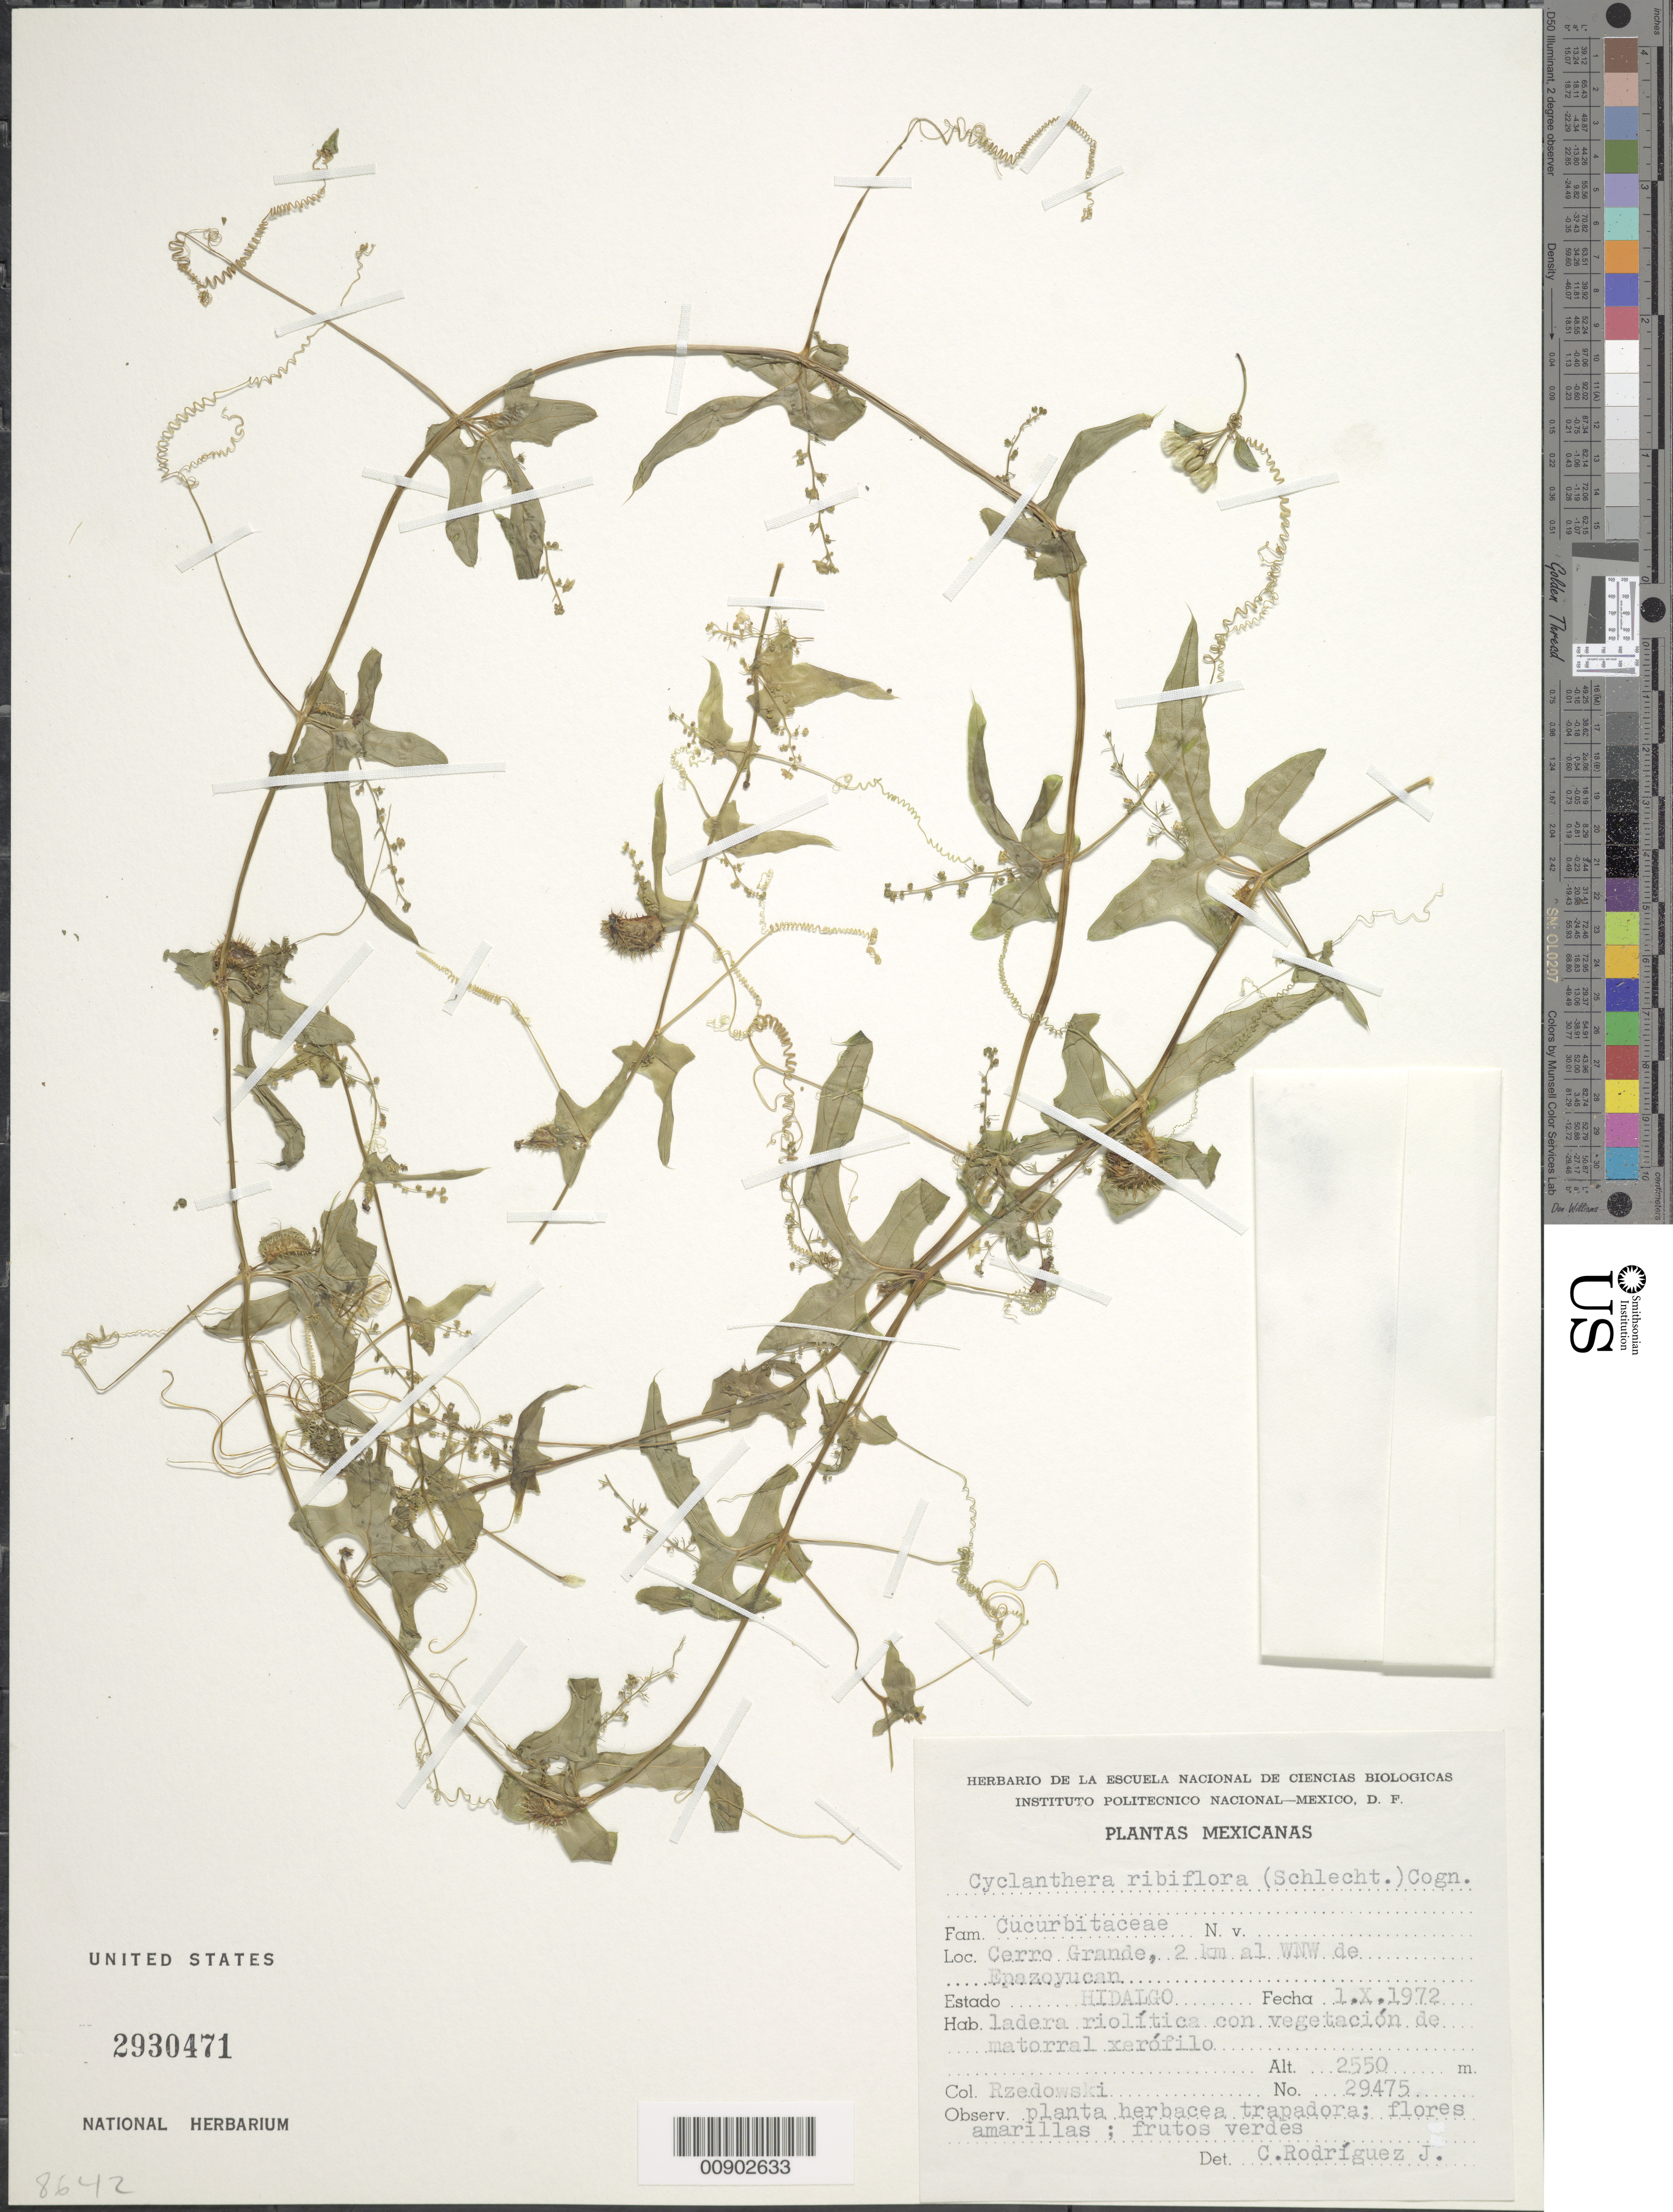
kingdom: Plantae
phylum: Tracheophyta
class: Magnoliopsida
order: Cucurbitales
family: Cucurbitaceae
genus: Cyclanthera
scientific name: Cyclanthera ribiflora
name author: (Schltdl.) Cogn.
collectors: J. Rzedowski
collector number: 29475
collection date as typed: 01 Oct 1972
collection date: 1972-10-01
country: Mexico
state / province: Hidalgo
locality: Cerro Grande, 2 km al WNW de Epazoyucan, Hidalgo.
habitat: Ladera riolítica con vegetación de matorral xerófilo.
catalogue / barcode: US 2930471